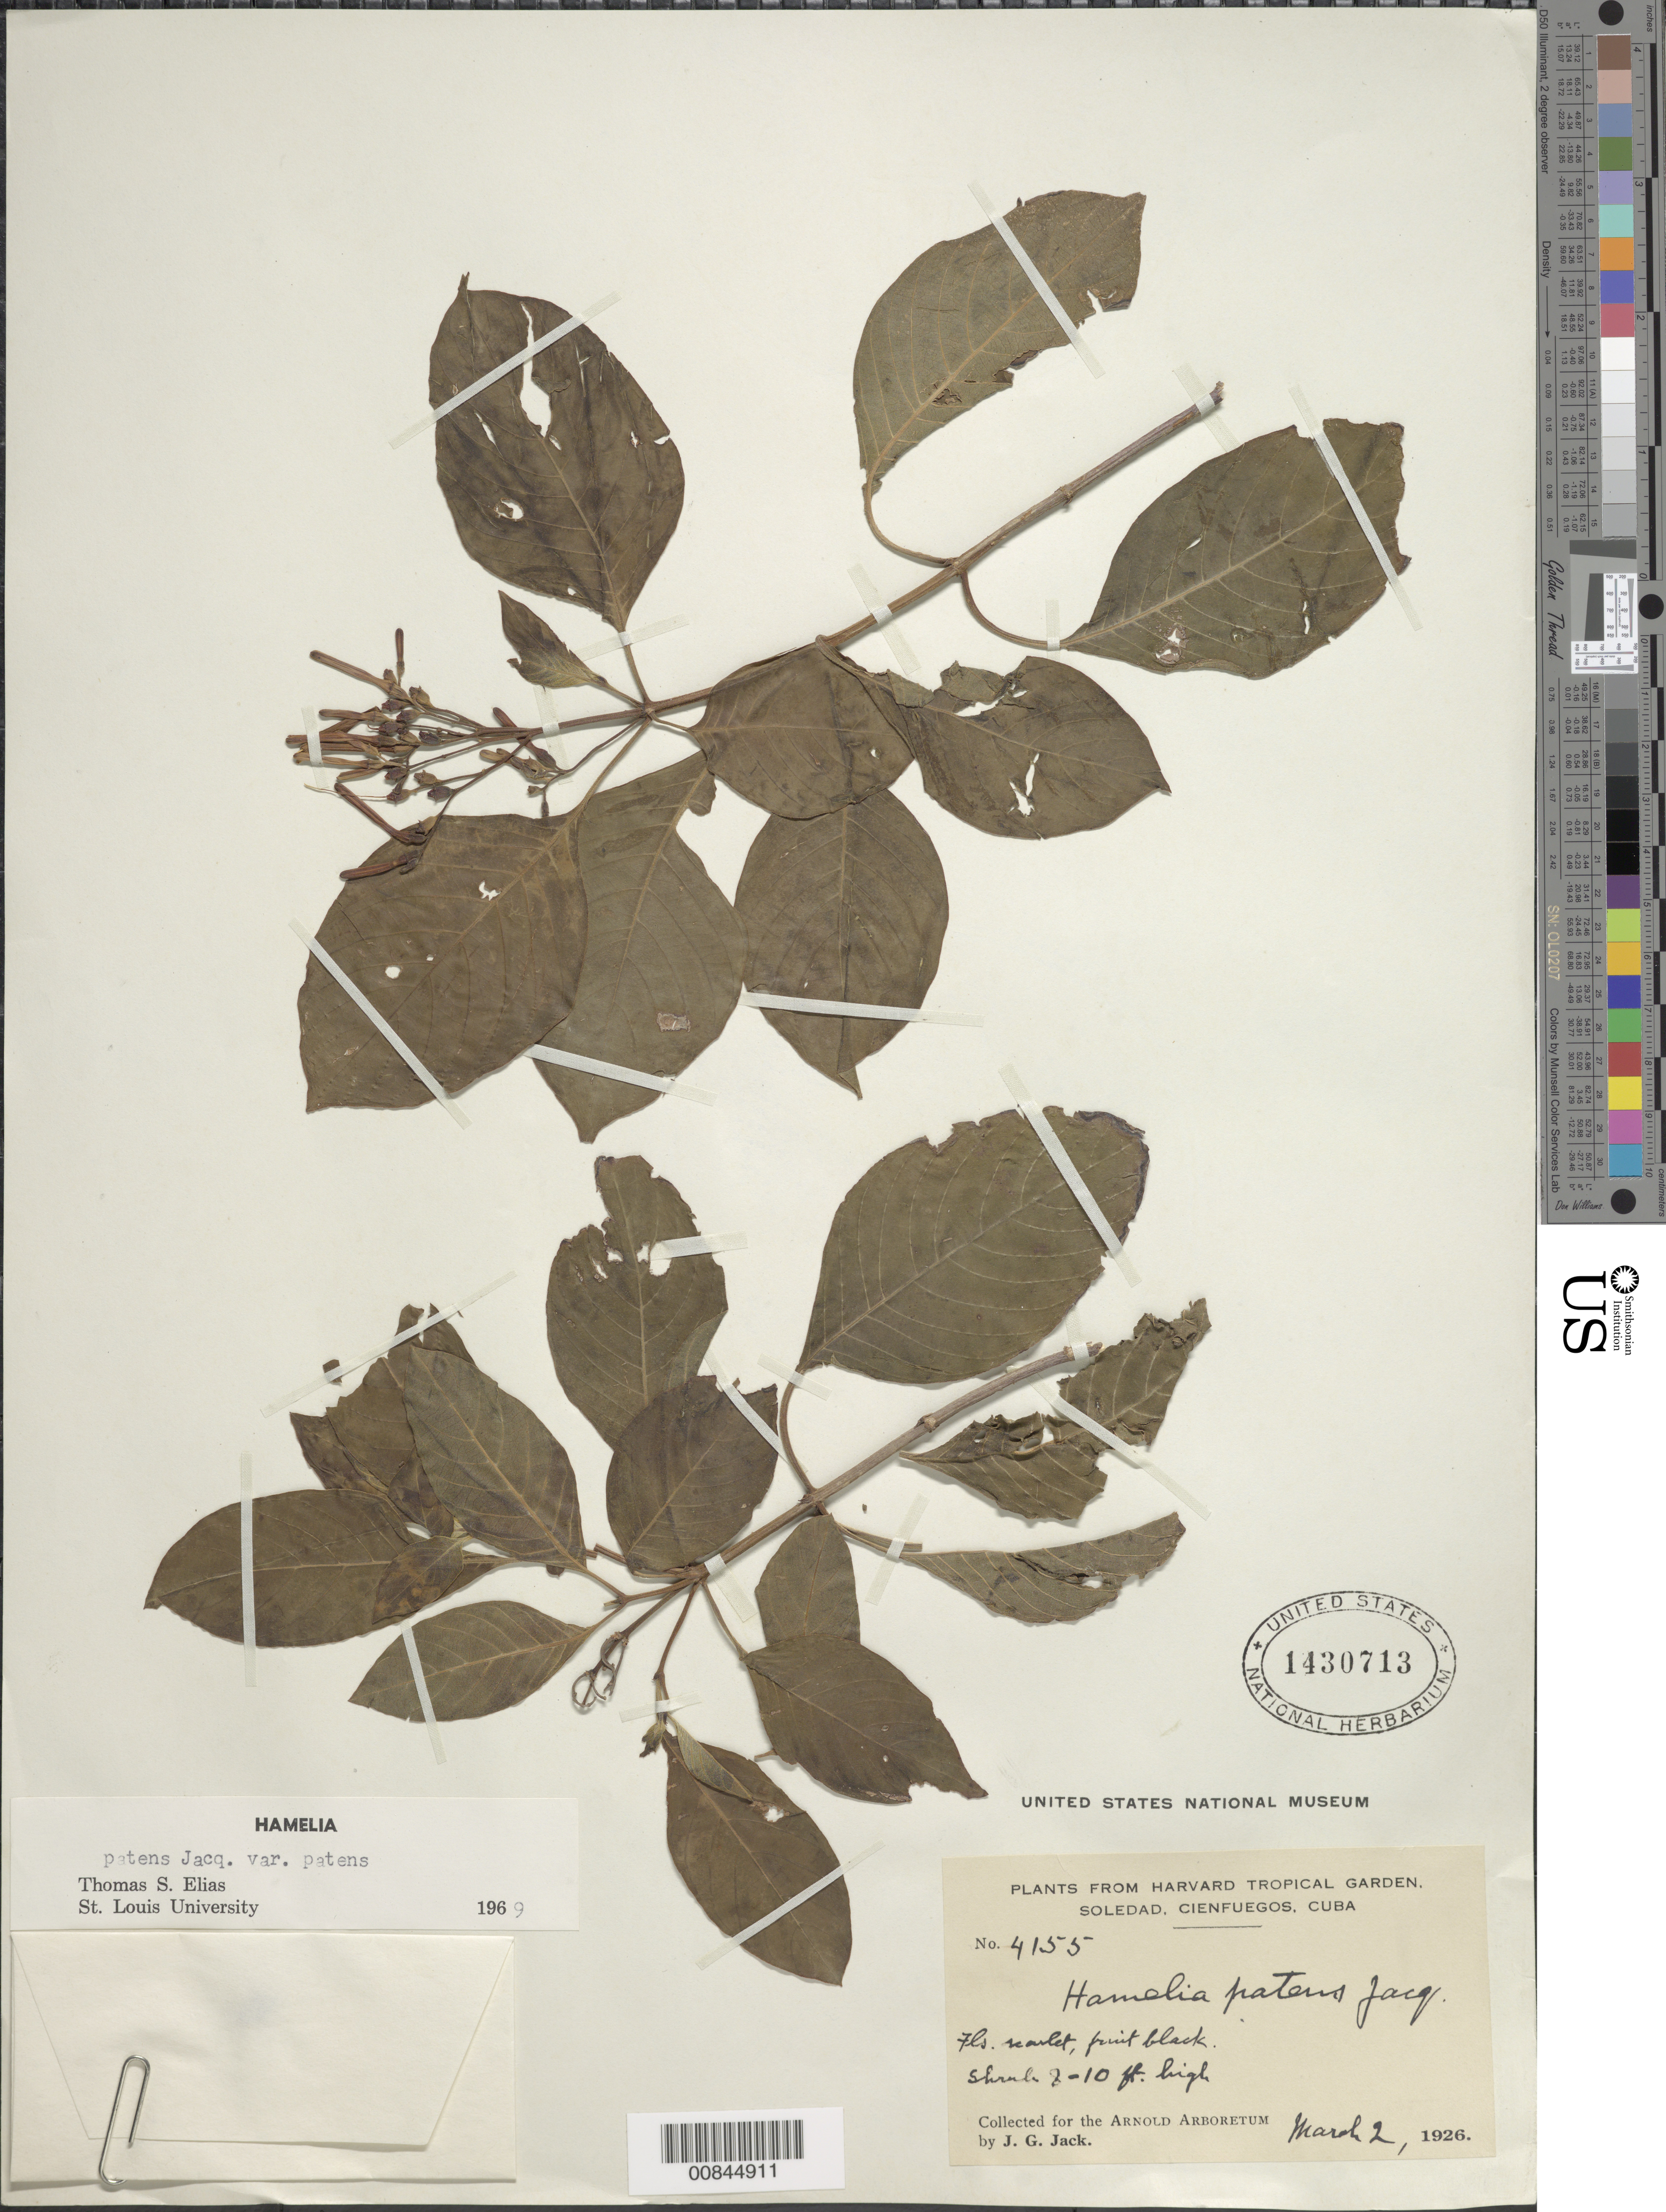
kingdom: Plantae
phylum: Tracheophyta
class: Magnoliopsida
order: Gentianales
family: Rubiaceae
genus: Hamelia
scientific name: Hamelia patens var. patens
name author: Jacq.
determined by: Elias, T. S.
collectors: J. G. Jack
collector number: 4155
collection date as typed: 02 Mar 1926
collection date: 1926-03-02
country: Cuba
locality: Soledad, Cienfuegos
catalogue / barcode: US 1430713